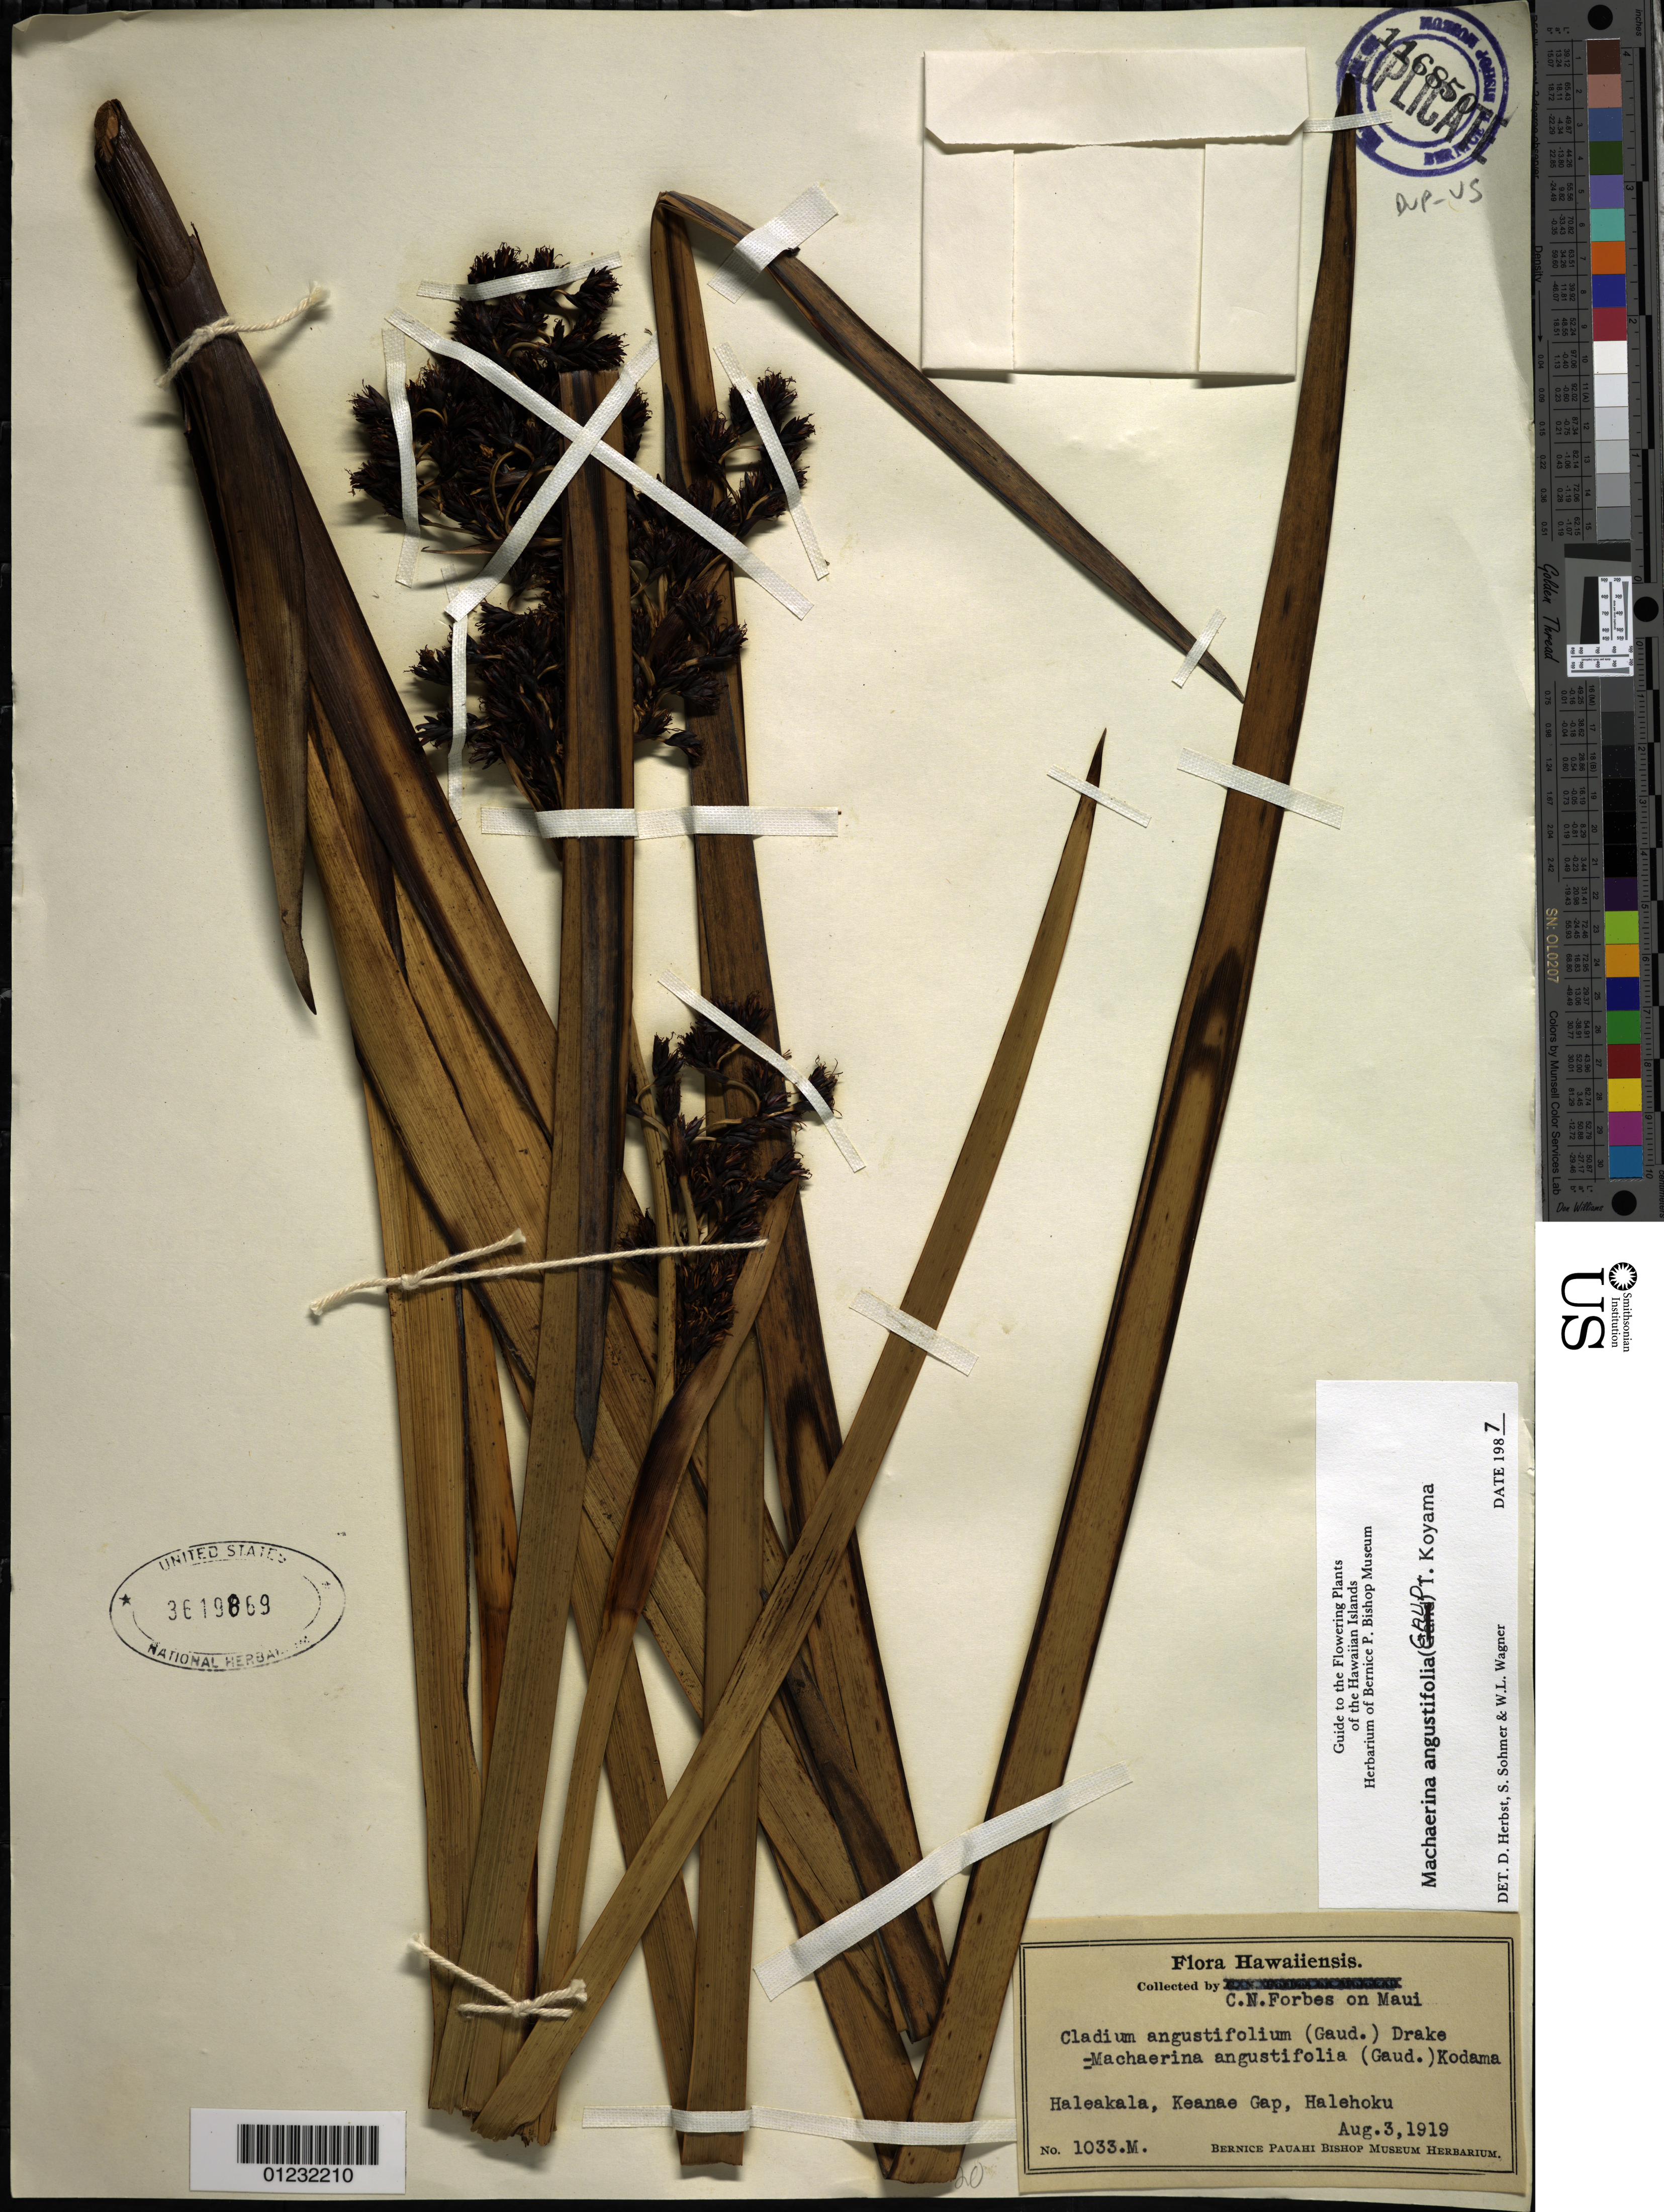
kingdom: Plantae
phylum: Tracheophyta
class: Liliopsida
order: Poales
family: Cyperaceae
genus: Machaerina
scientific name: Machaerina angustifolia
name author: (Gaudich.) T. Koyama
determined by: Herbst, D. R.; Sohmer, S. H.; Wagner, W. L.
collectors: C. N. Forbes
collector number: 1033. M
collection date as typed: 3 Aug 1919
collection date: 1919-08-03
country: United States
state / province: Hawaii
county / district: Maui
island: Maui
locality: Keanae Gap, Halehaku, Haleakala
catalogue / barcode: US 3619869